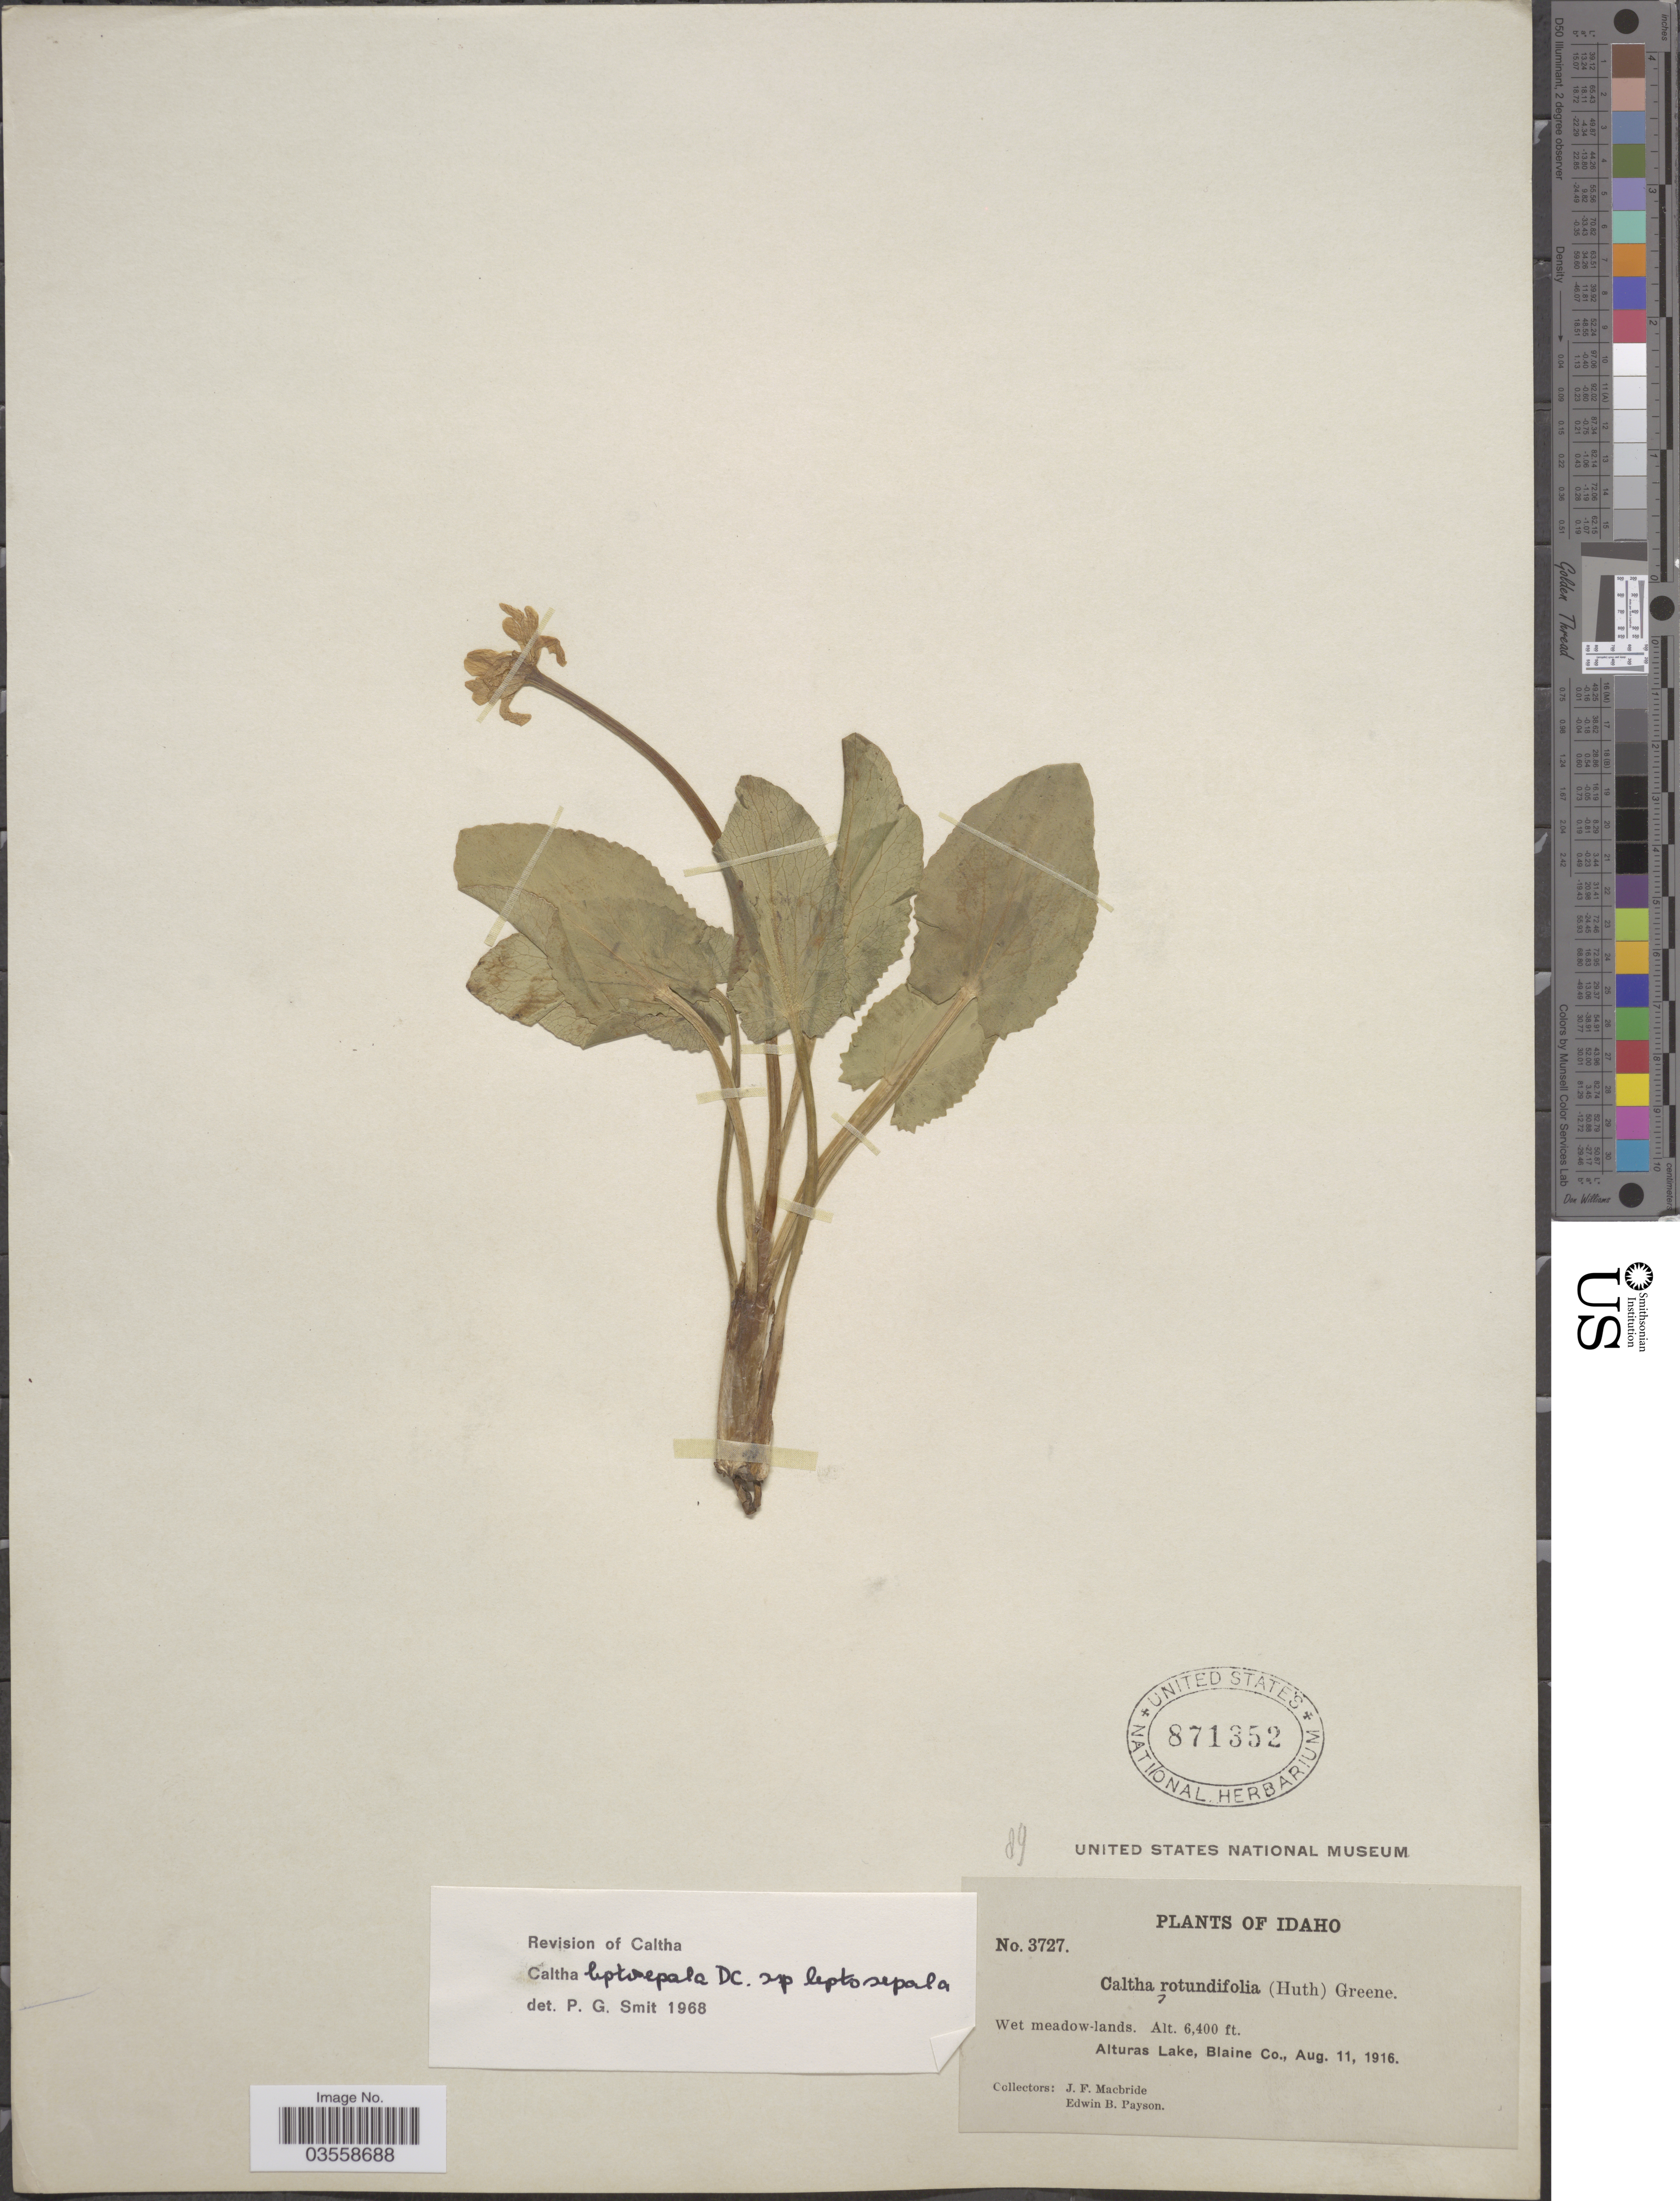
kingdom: Plantae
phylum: Tracheophyta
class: Magnoliopsida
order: Ranunculales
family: Ranunculaceae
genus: Caltha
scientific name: Caltha leptosepala subsp. leptosepala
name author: DC.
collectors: J. F. Macbride & E. B. Payson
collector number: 3727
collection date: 1916-08-11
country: United States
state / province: Idaho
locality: Alturas Lake, Blaine Co.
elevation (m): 1951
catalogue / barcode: US 871352